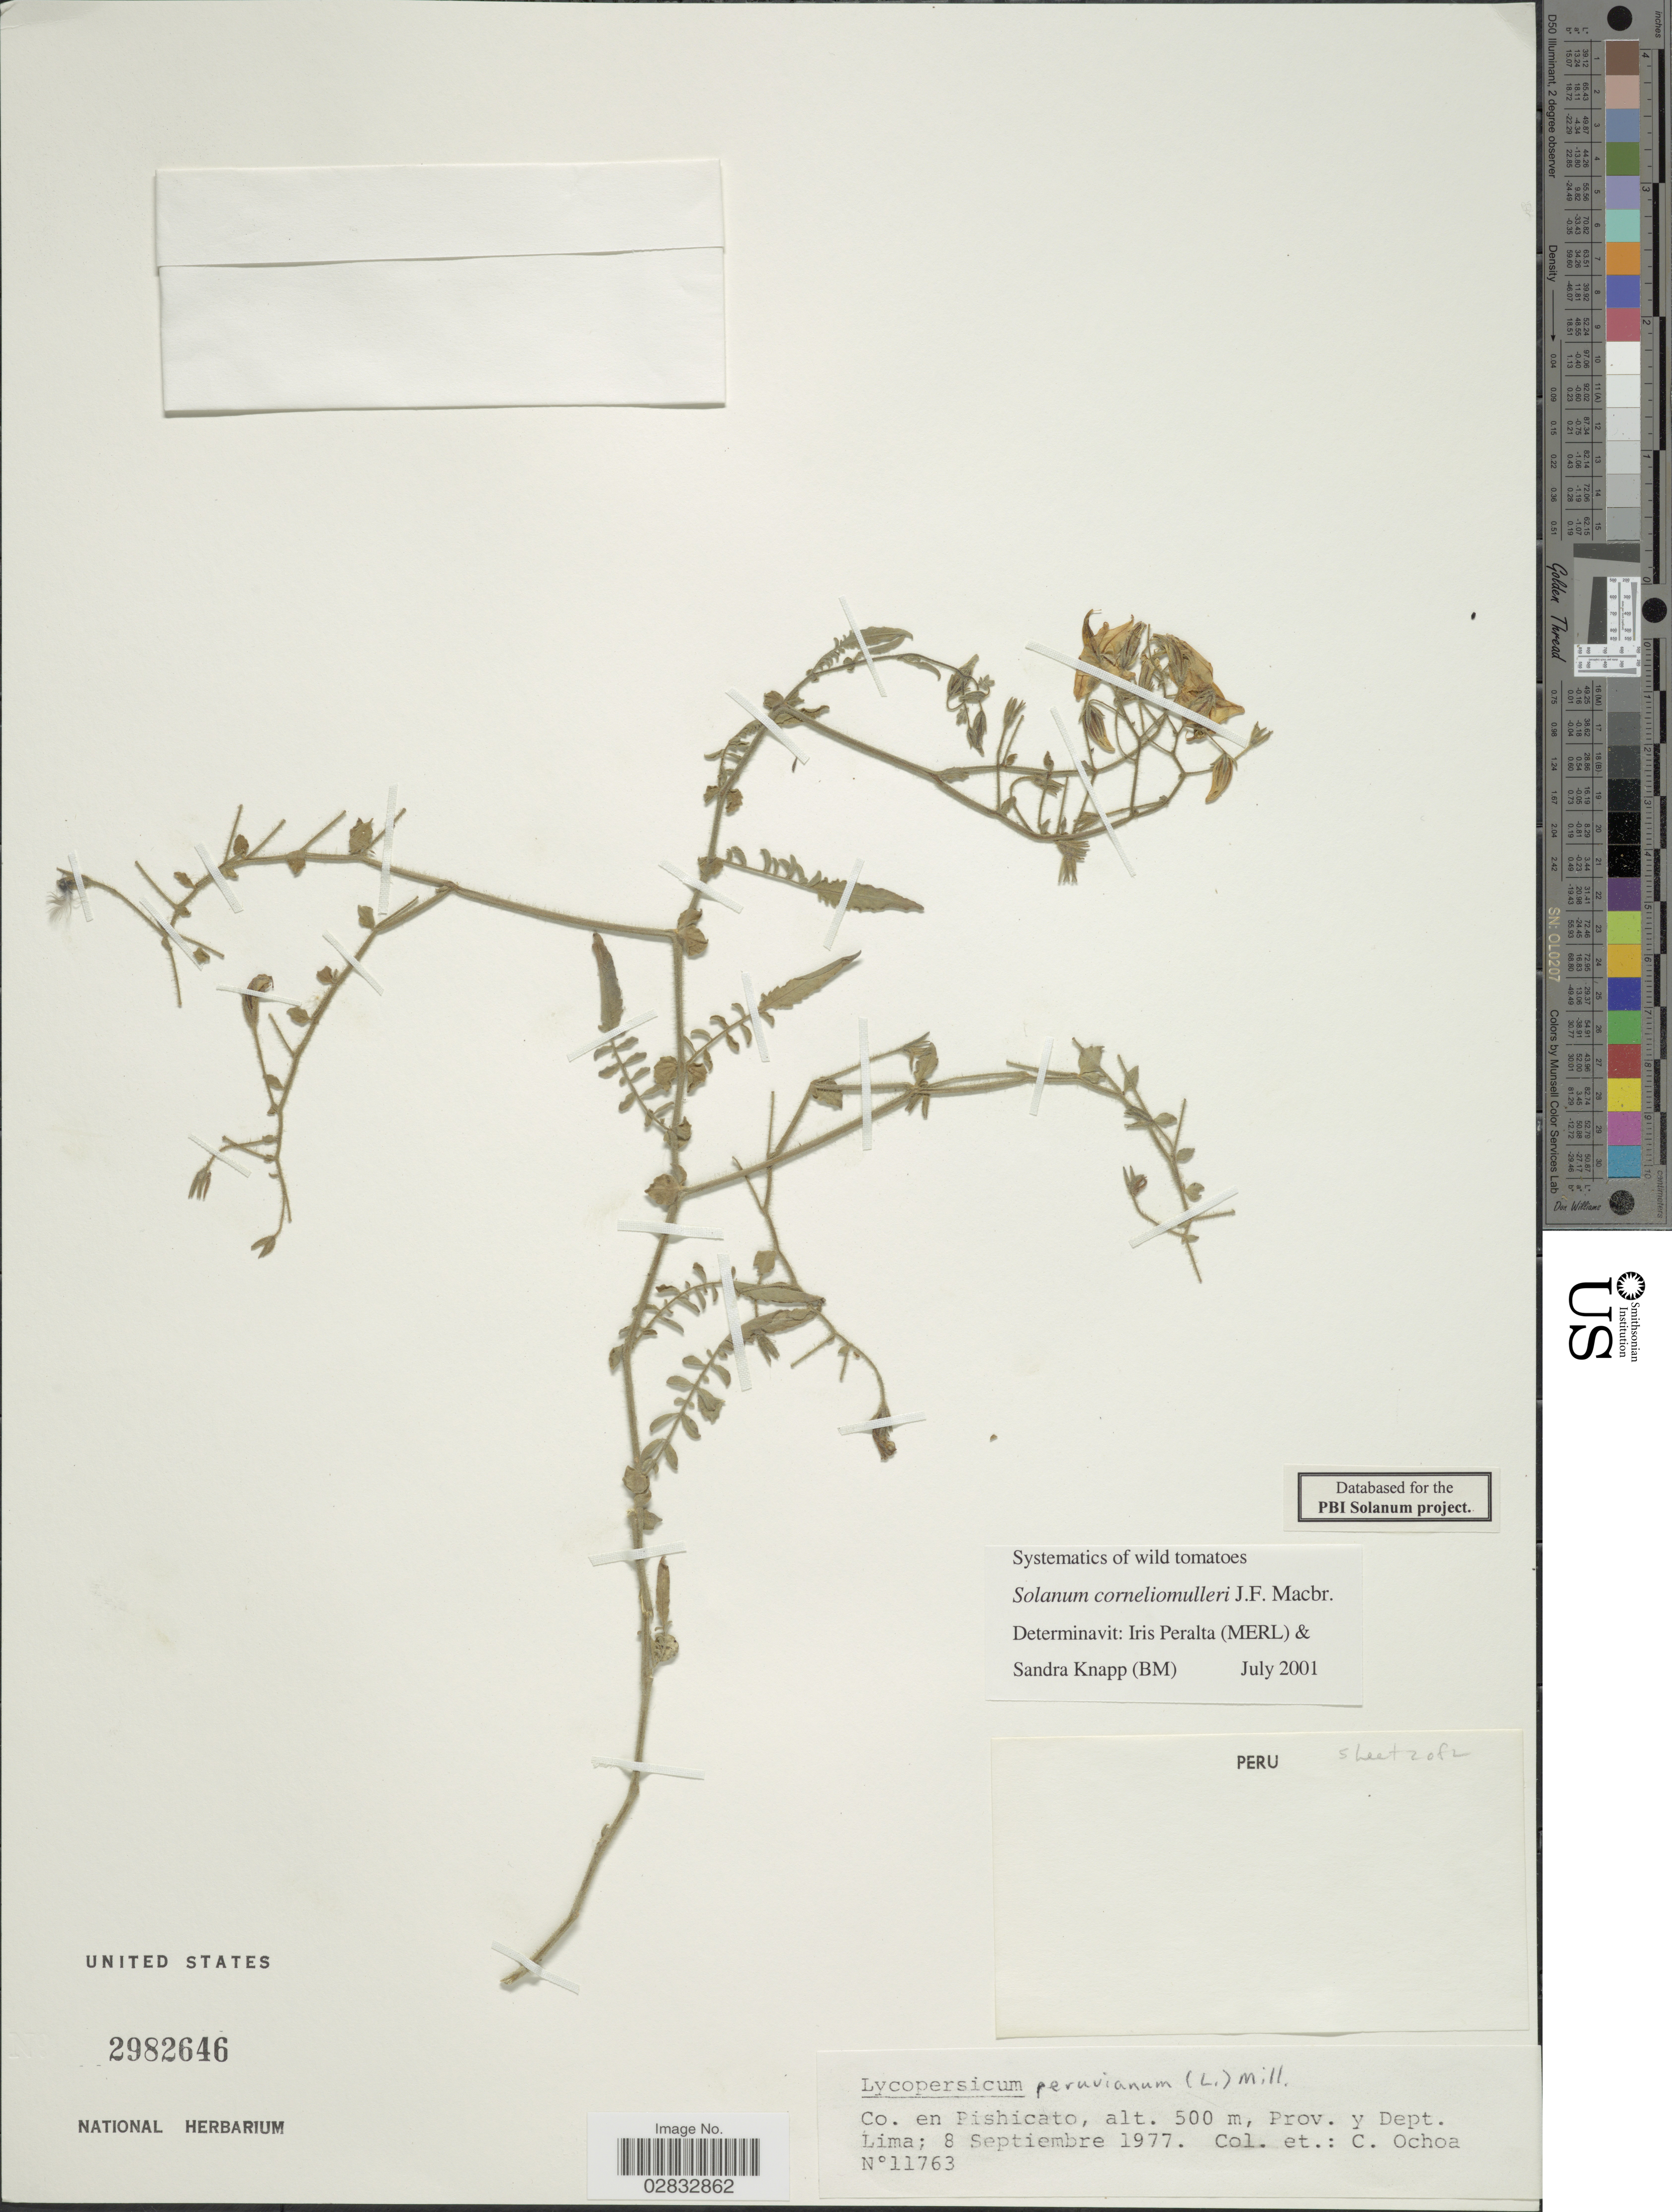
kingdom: Plantae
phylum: Tracheophyta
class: Magnoliopsida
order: Solanales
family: Solanaceae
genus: Solanum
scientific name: Solanum corneliomulleri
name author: J.F. Macbr.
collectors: C. Ochoa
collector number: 111763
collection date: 1977-09-08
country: Peru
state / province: Lima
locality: Co. en Pishicato.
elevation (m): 500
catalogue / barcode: US 2982646